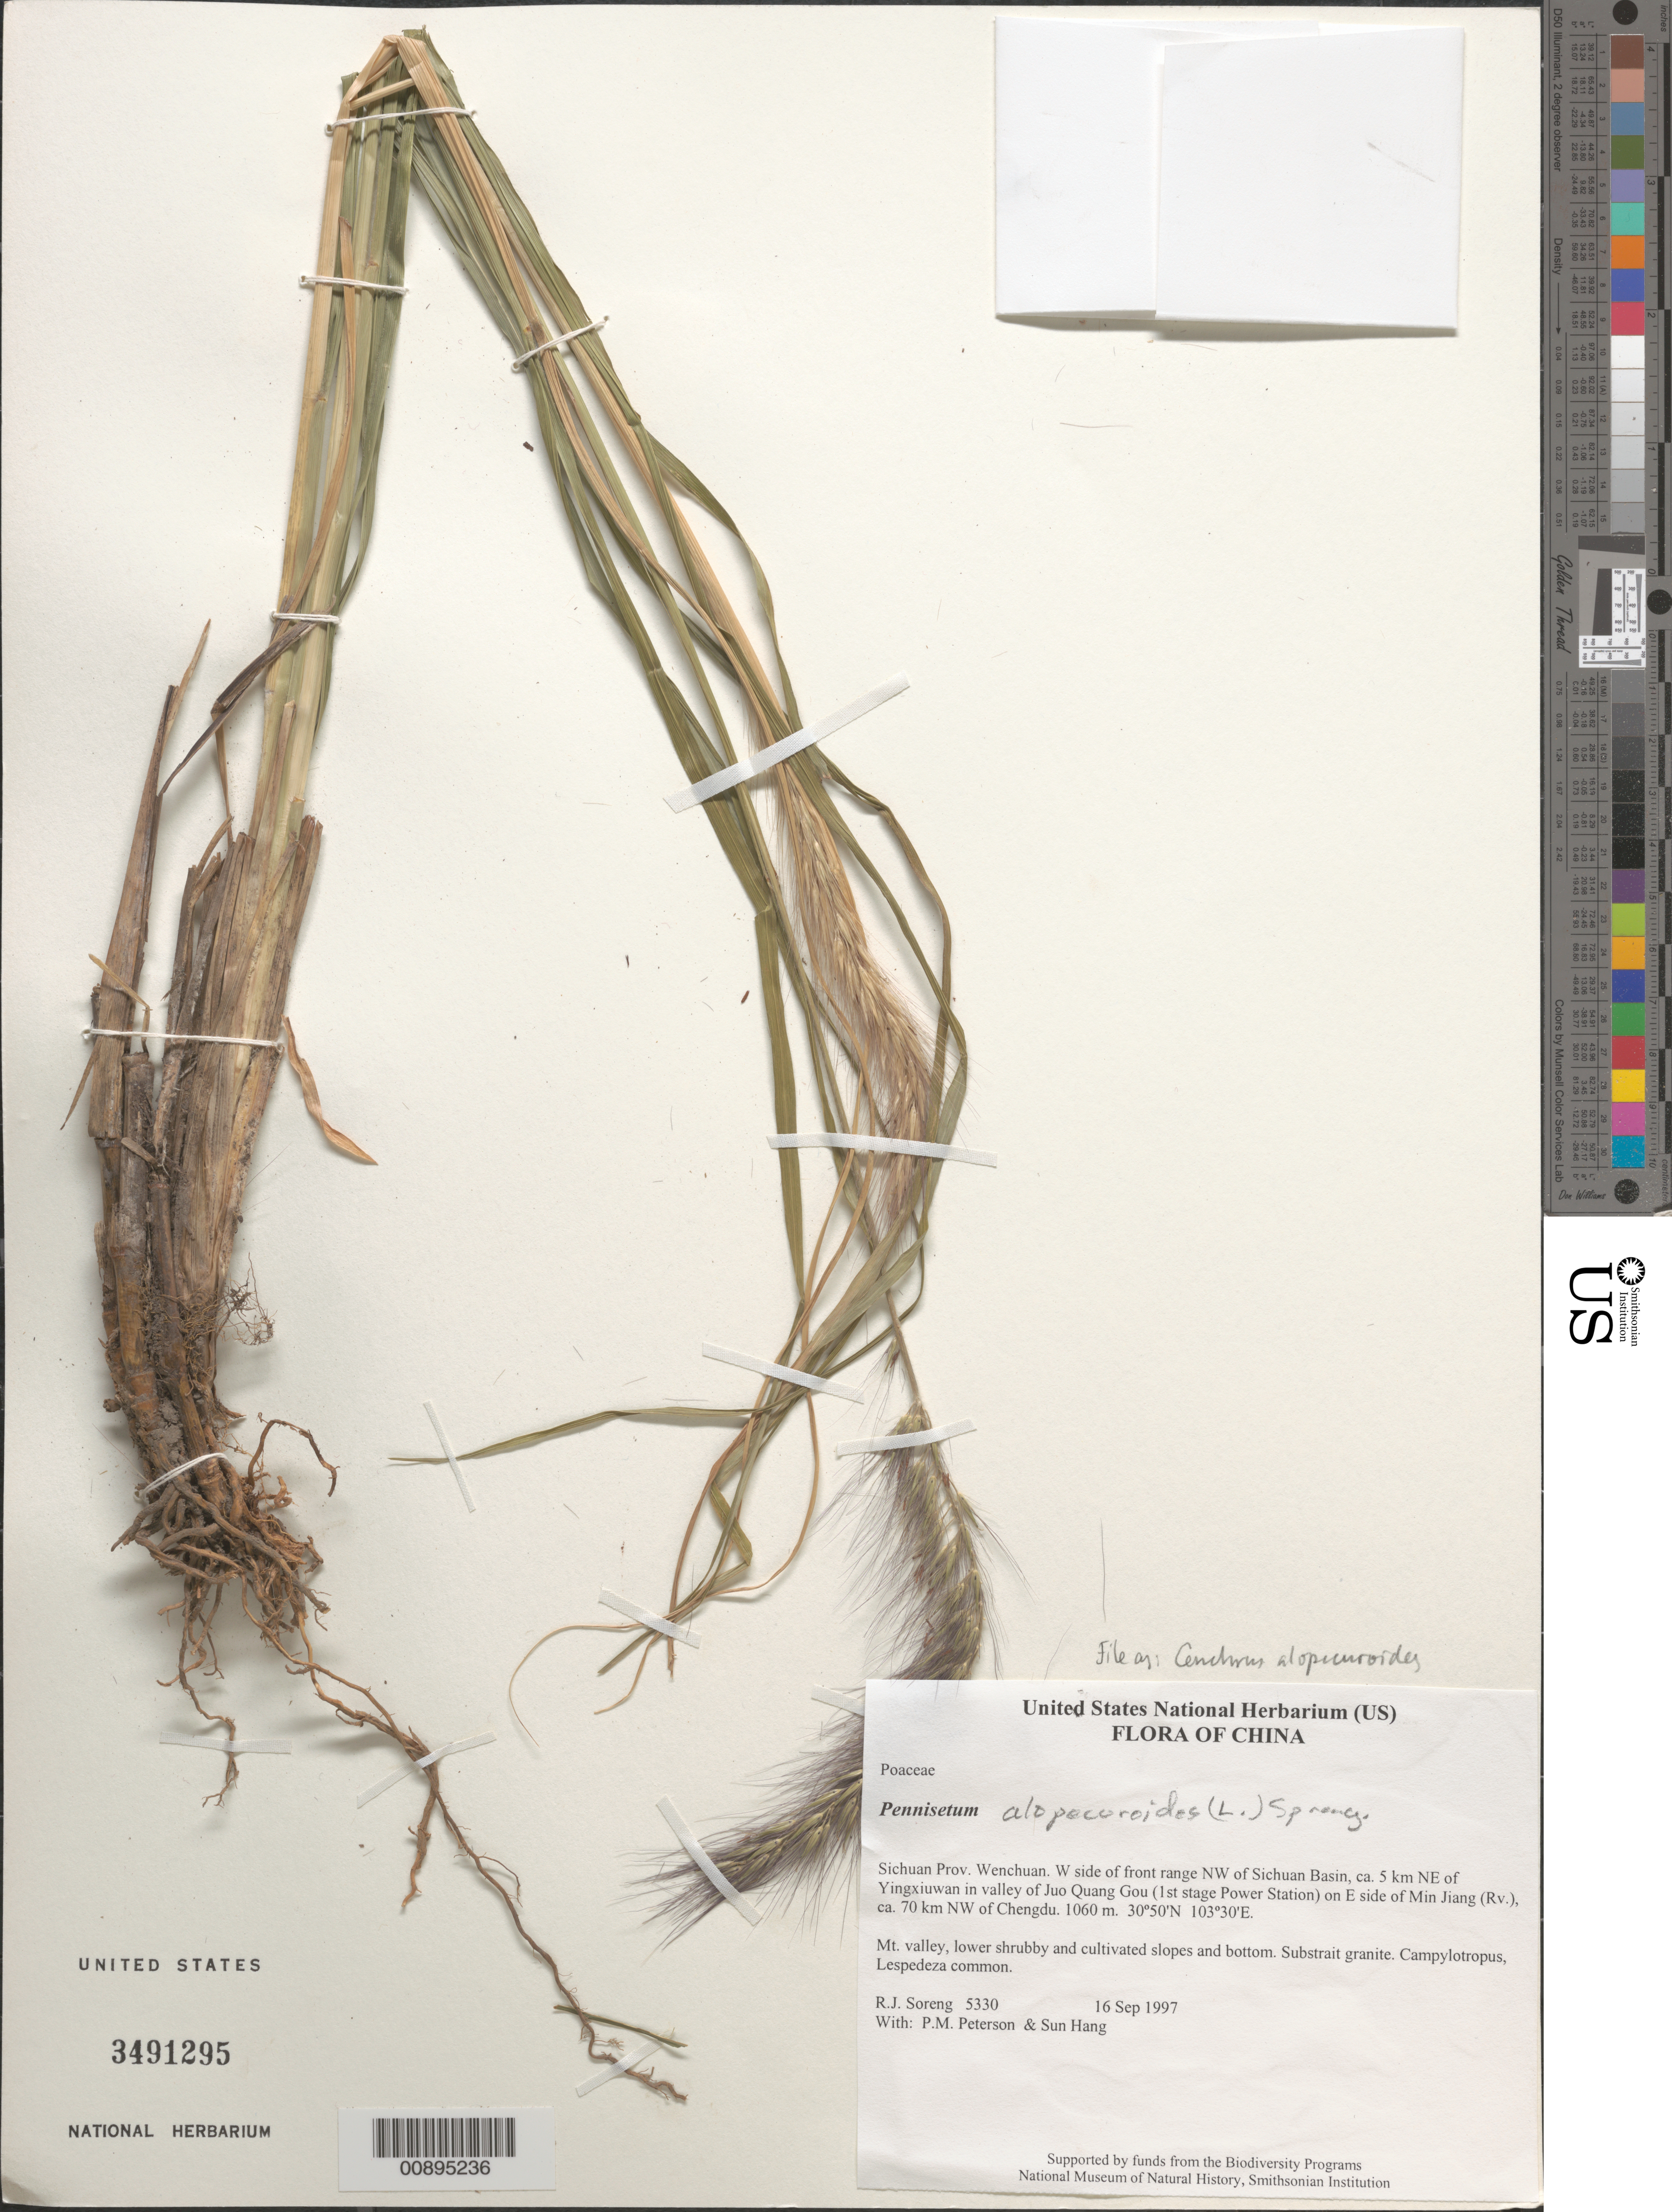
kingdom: Plantae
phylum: Tracheophyta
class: Liliopsida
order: Poales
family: Poaceae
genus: Cenchrus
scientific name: Cenchrus alopecuroides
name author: Thunb.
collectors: R. J. Soreng, P. M. Peterson & Sun Hang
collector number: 5330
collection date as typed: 16 Sep 1997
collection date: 1997-09-16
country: China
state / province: Sichuan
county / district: Wenchuan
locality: W side of front range NW of Sichuan Basin, ca. 5 km NE of Yingxiuwan in valley of Juo Quang Gou (1st stage Power Station) on E side of Min Jiang (Rv.), ca. 70 km NW of Chengdu.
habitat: Mt. valley, lower shruby and cultivated slopes and bottom. Substrait granite. Campylotropus, Lespedeza common.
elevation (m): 1060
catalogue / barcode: US 3491295